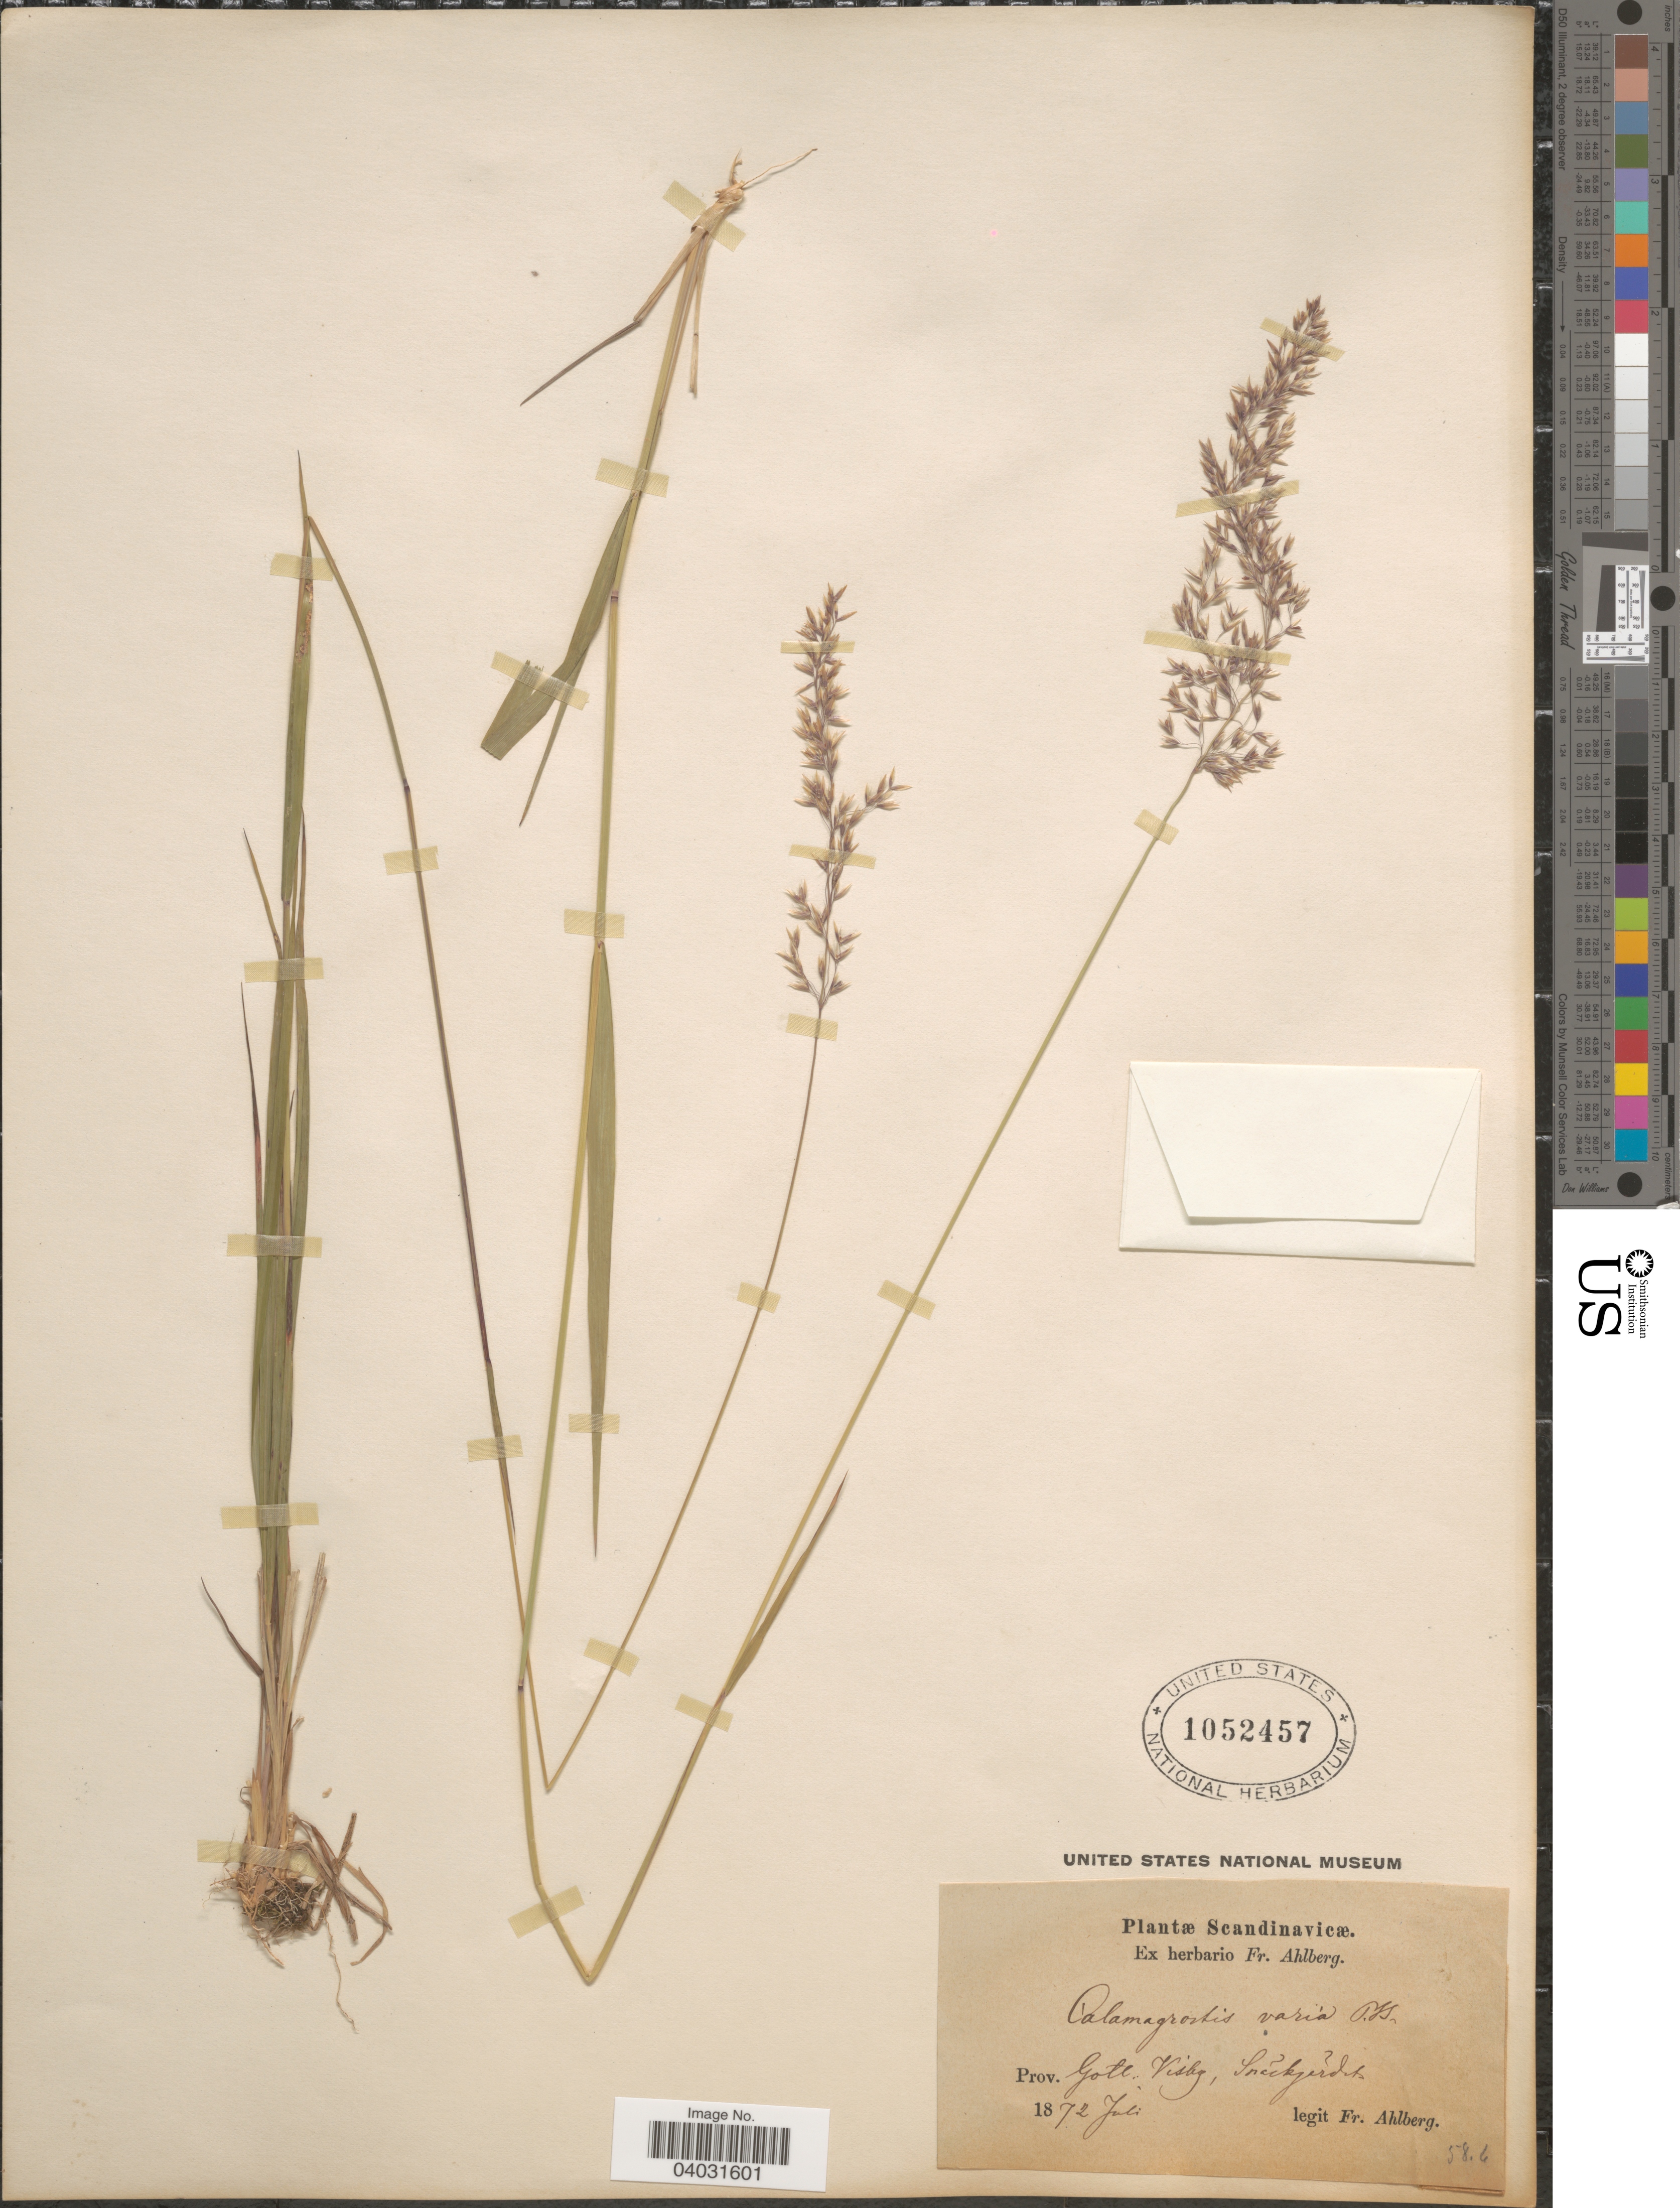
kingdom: Plantae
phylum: Tracheophyta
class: Liliopsida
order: Poales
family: Poaceae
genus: Calamagrostis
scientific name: Calamagrostis varia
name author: Host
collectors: F. Ahlberg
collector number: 586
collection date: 1872-07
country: Sweden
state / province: Gotland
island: Gotland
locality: Scandinavicæ. Prov. Gotl. Visby, Snäckgärdet.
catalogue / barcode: US 1052457